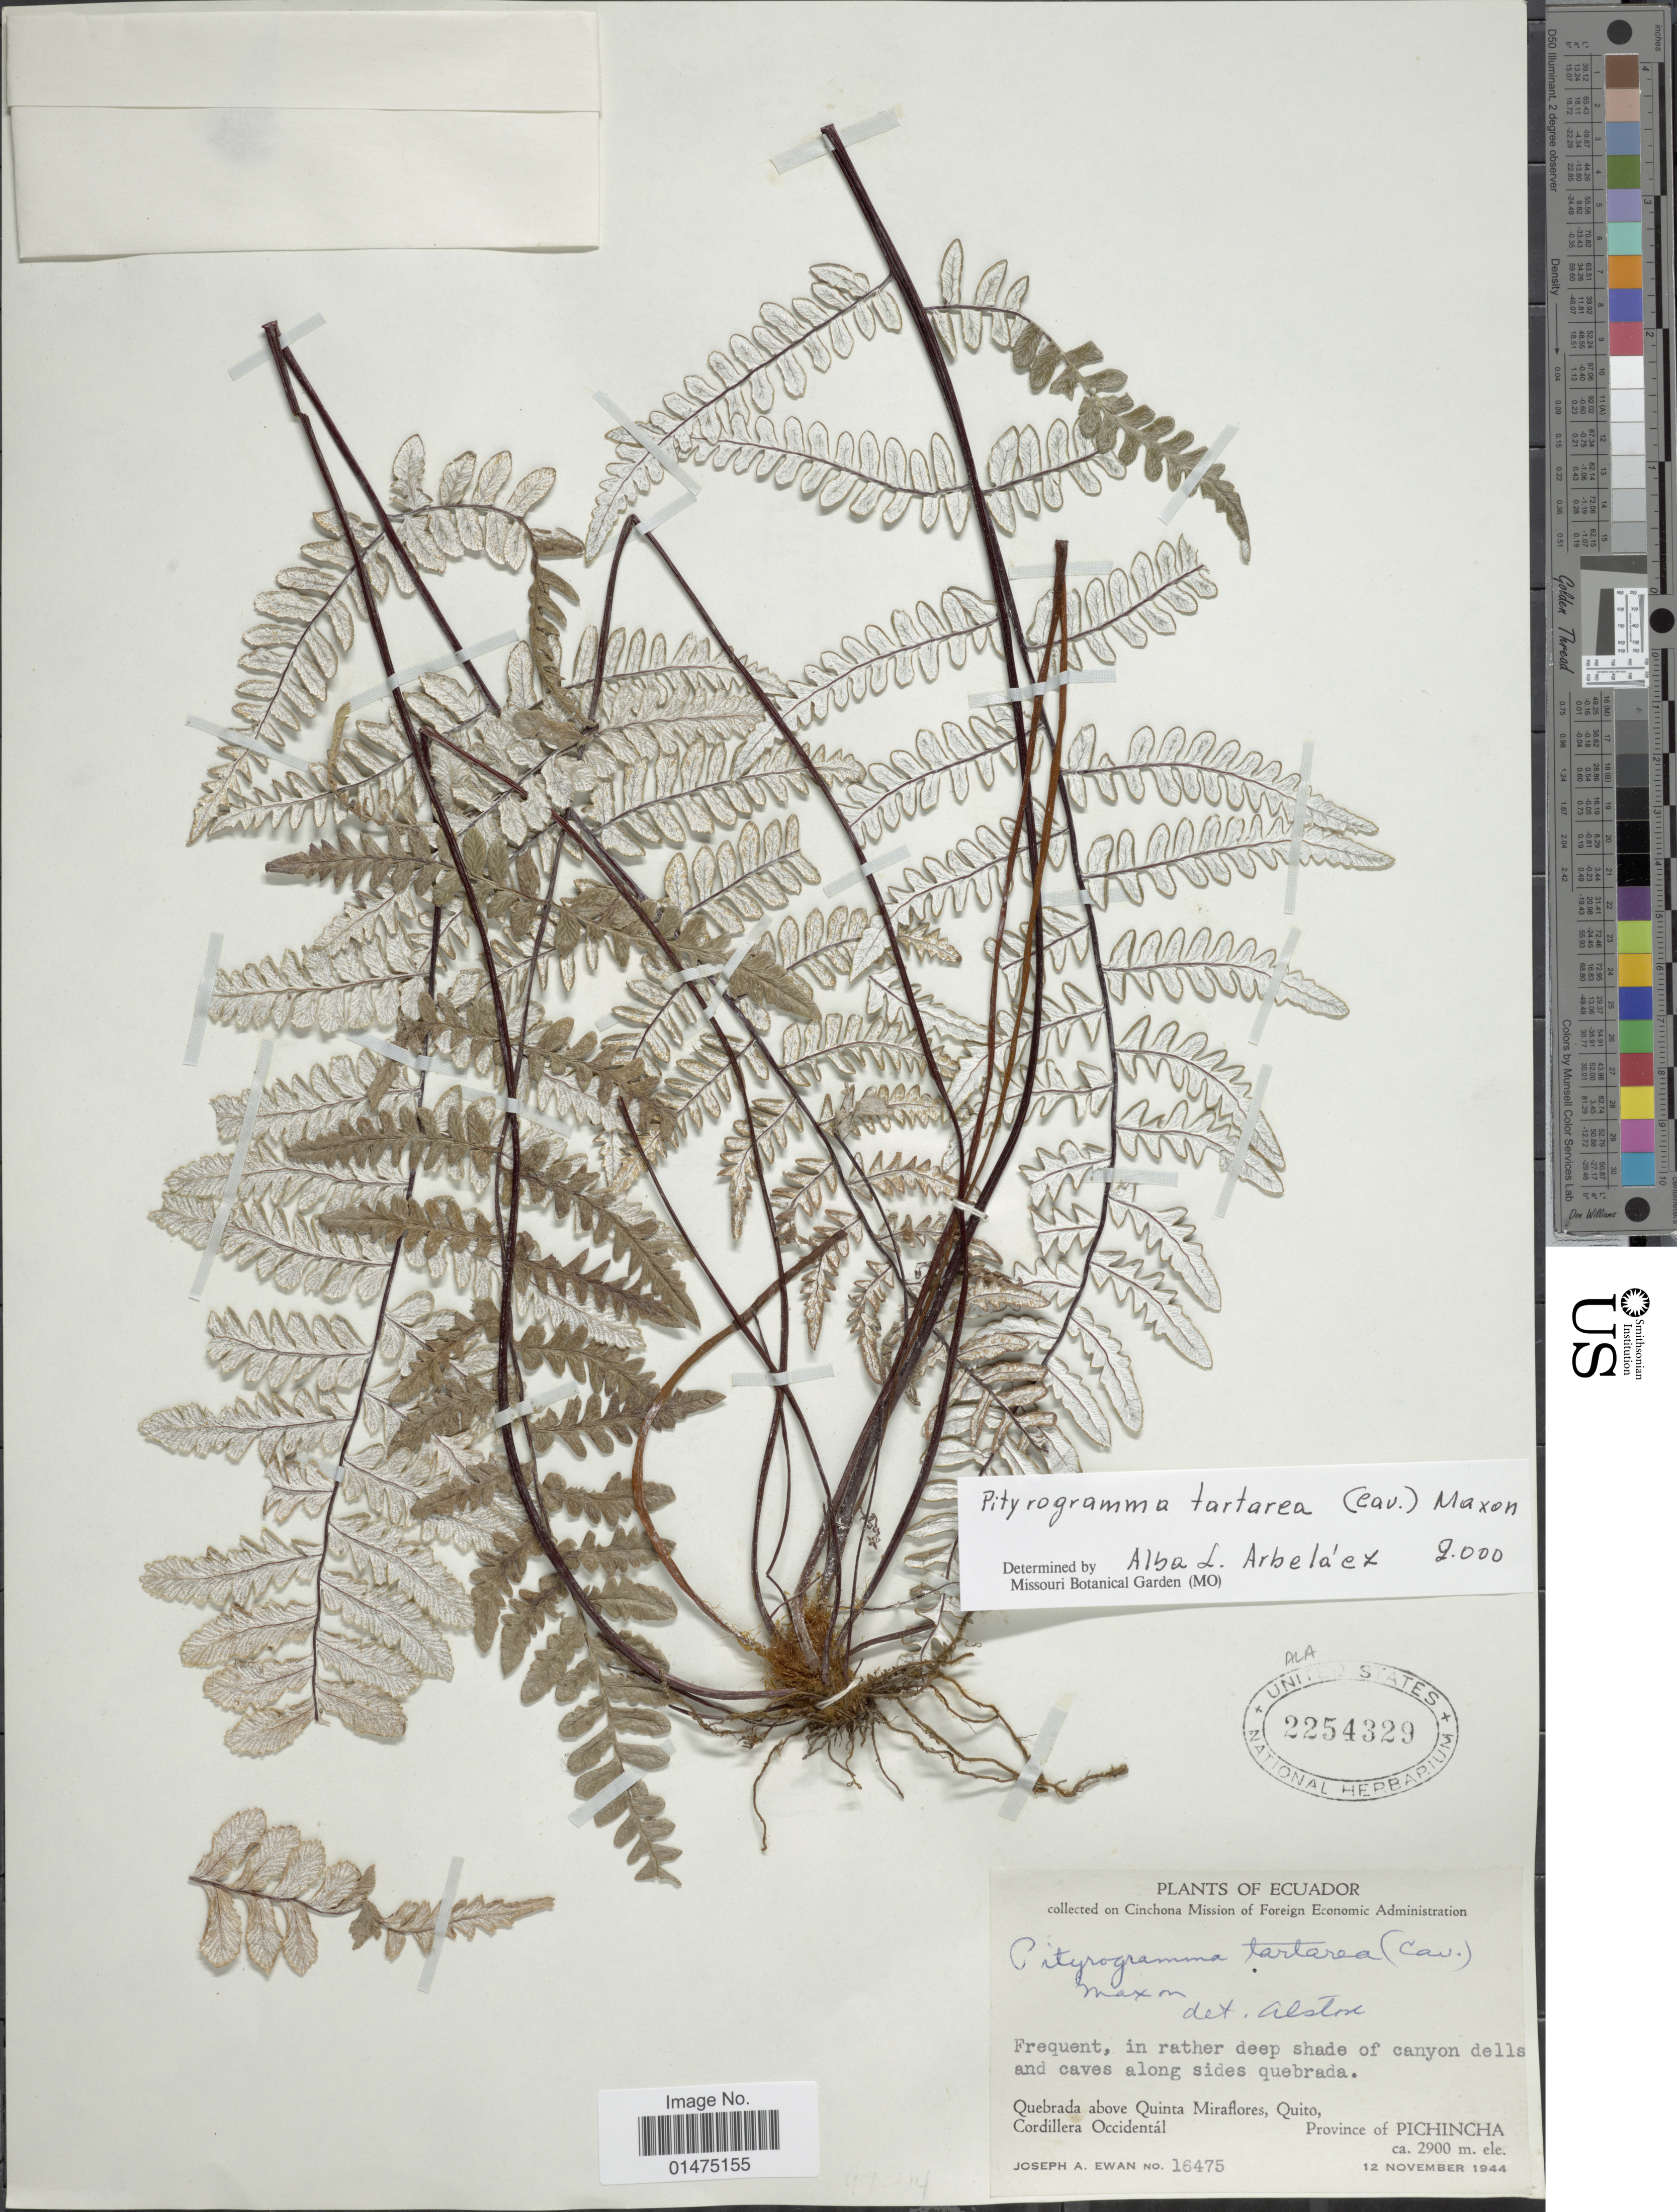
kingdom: Plantae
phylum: Tracheophyta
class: Polypodiopsida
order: Polypodiales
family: Pteridaceae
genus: Pityrogramma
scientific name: Pityrogramma tartarea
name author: (Cav.) Maxon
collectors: J. A. Ewan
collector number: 16475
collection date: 1944-11-12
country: Ecuador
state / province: Pichincha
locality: Quebrada above Quinrta Miraflores, Quito Cordillera Occidental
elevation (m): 2900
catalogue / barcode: US 2254329